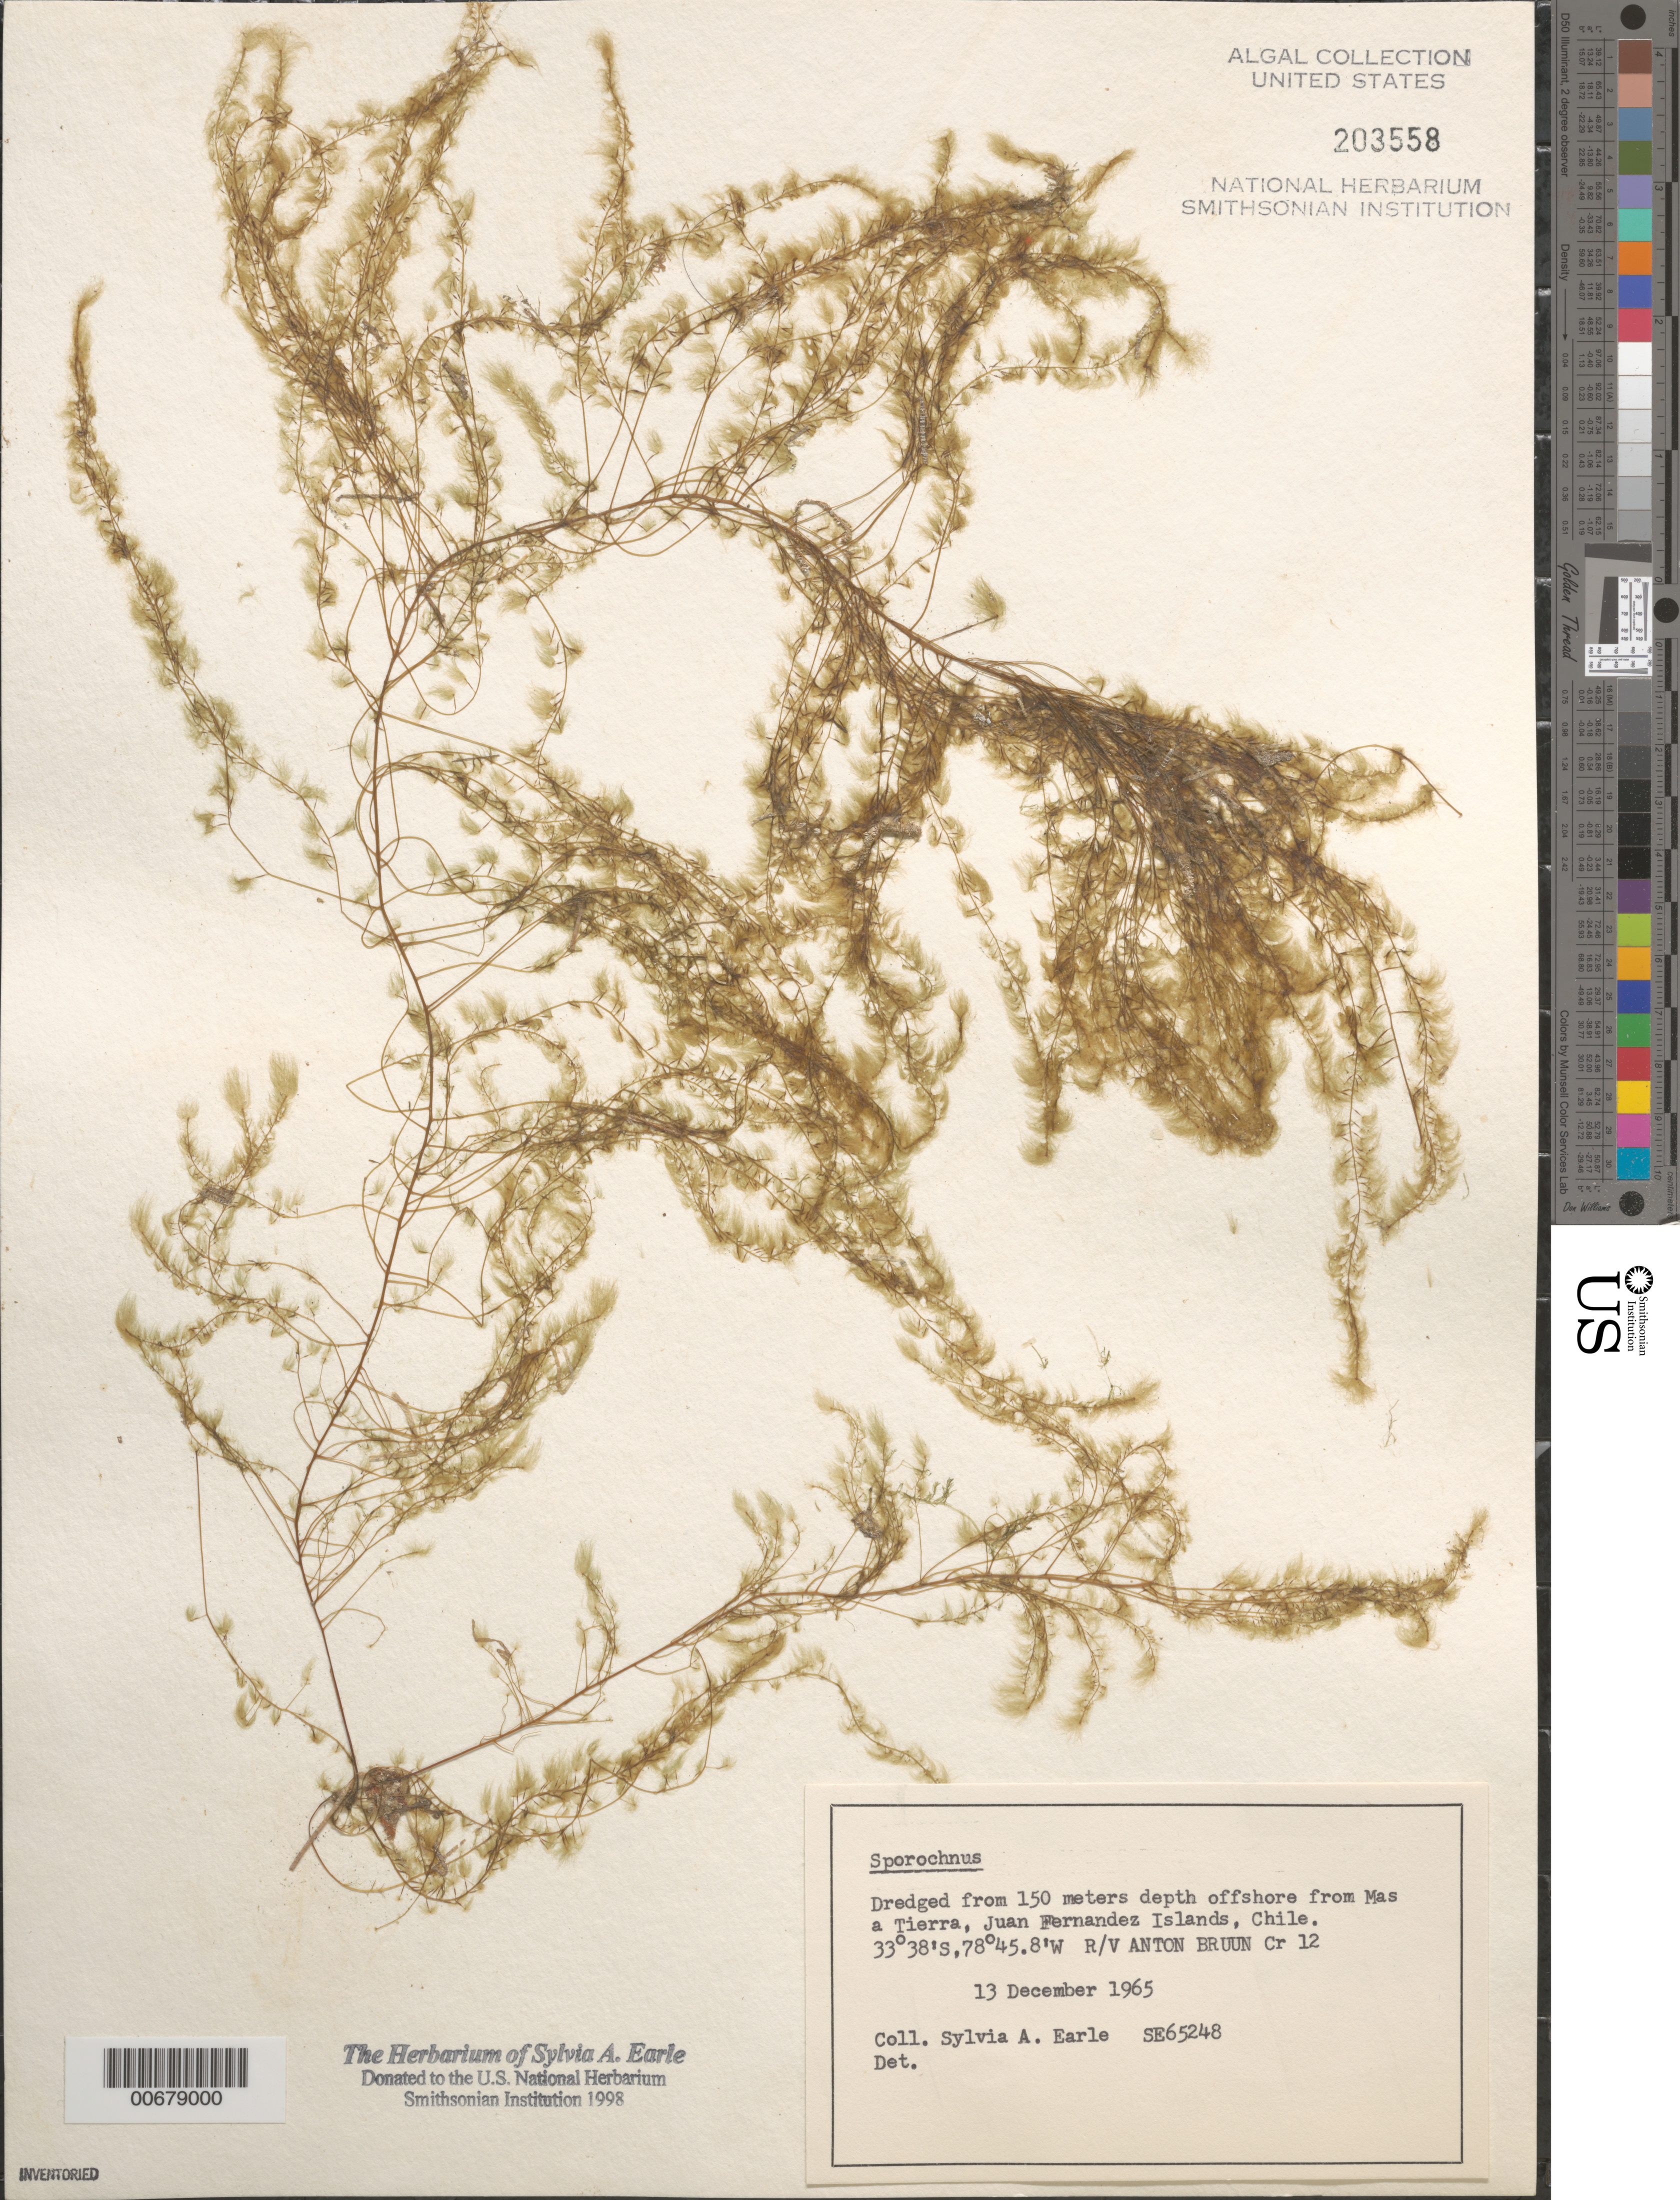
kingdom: Chromista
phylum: Ochrophyta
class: Phaeophyceae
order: Sporochnales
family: Sporochnaceae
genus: Sporochnus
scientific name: Sporochnus sp.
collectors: S. A. Earle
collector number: SE 65248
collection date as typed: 13 Dec 1965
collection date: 1965-12-13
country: Chile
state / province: Valparaíso (V)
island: Isla Más a Tierra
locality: Off Más a Tierra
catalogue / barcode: US 203558